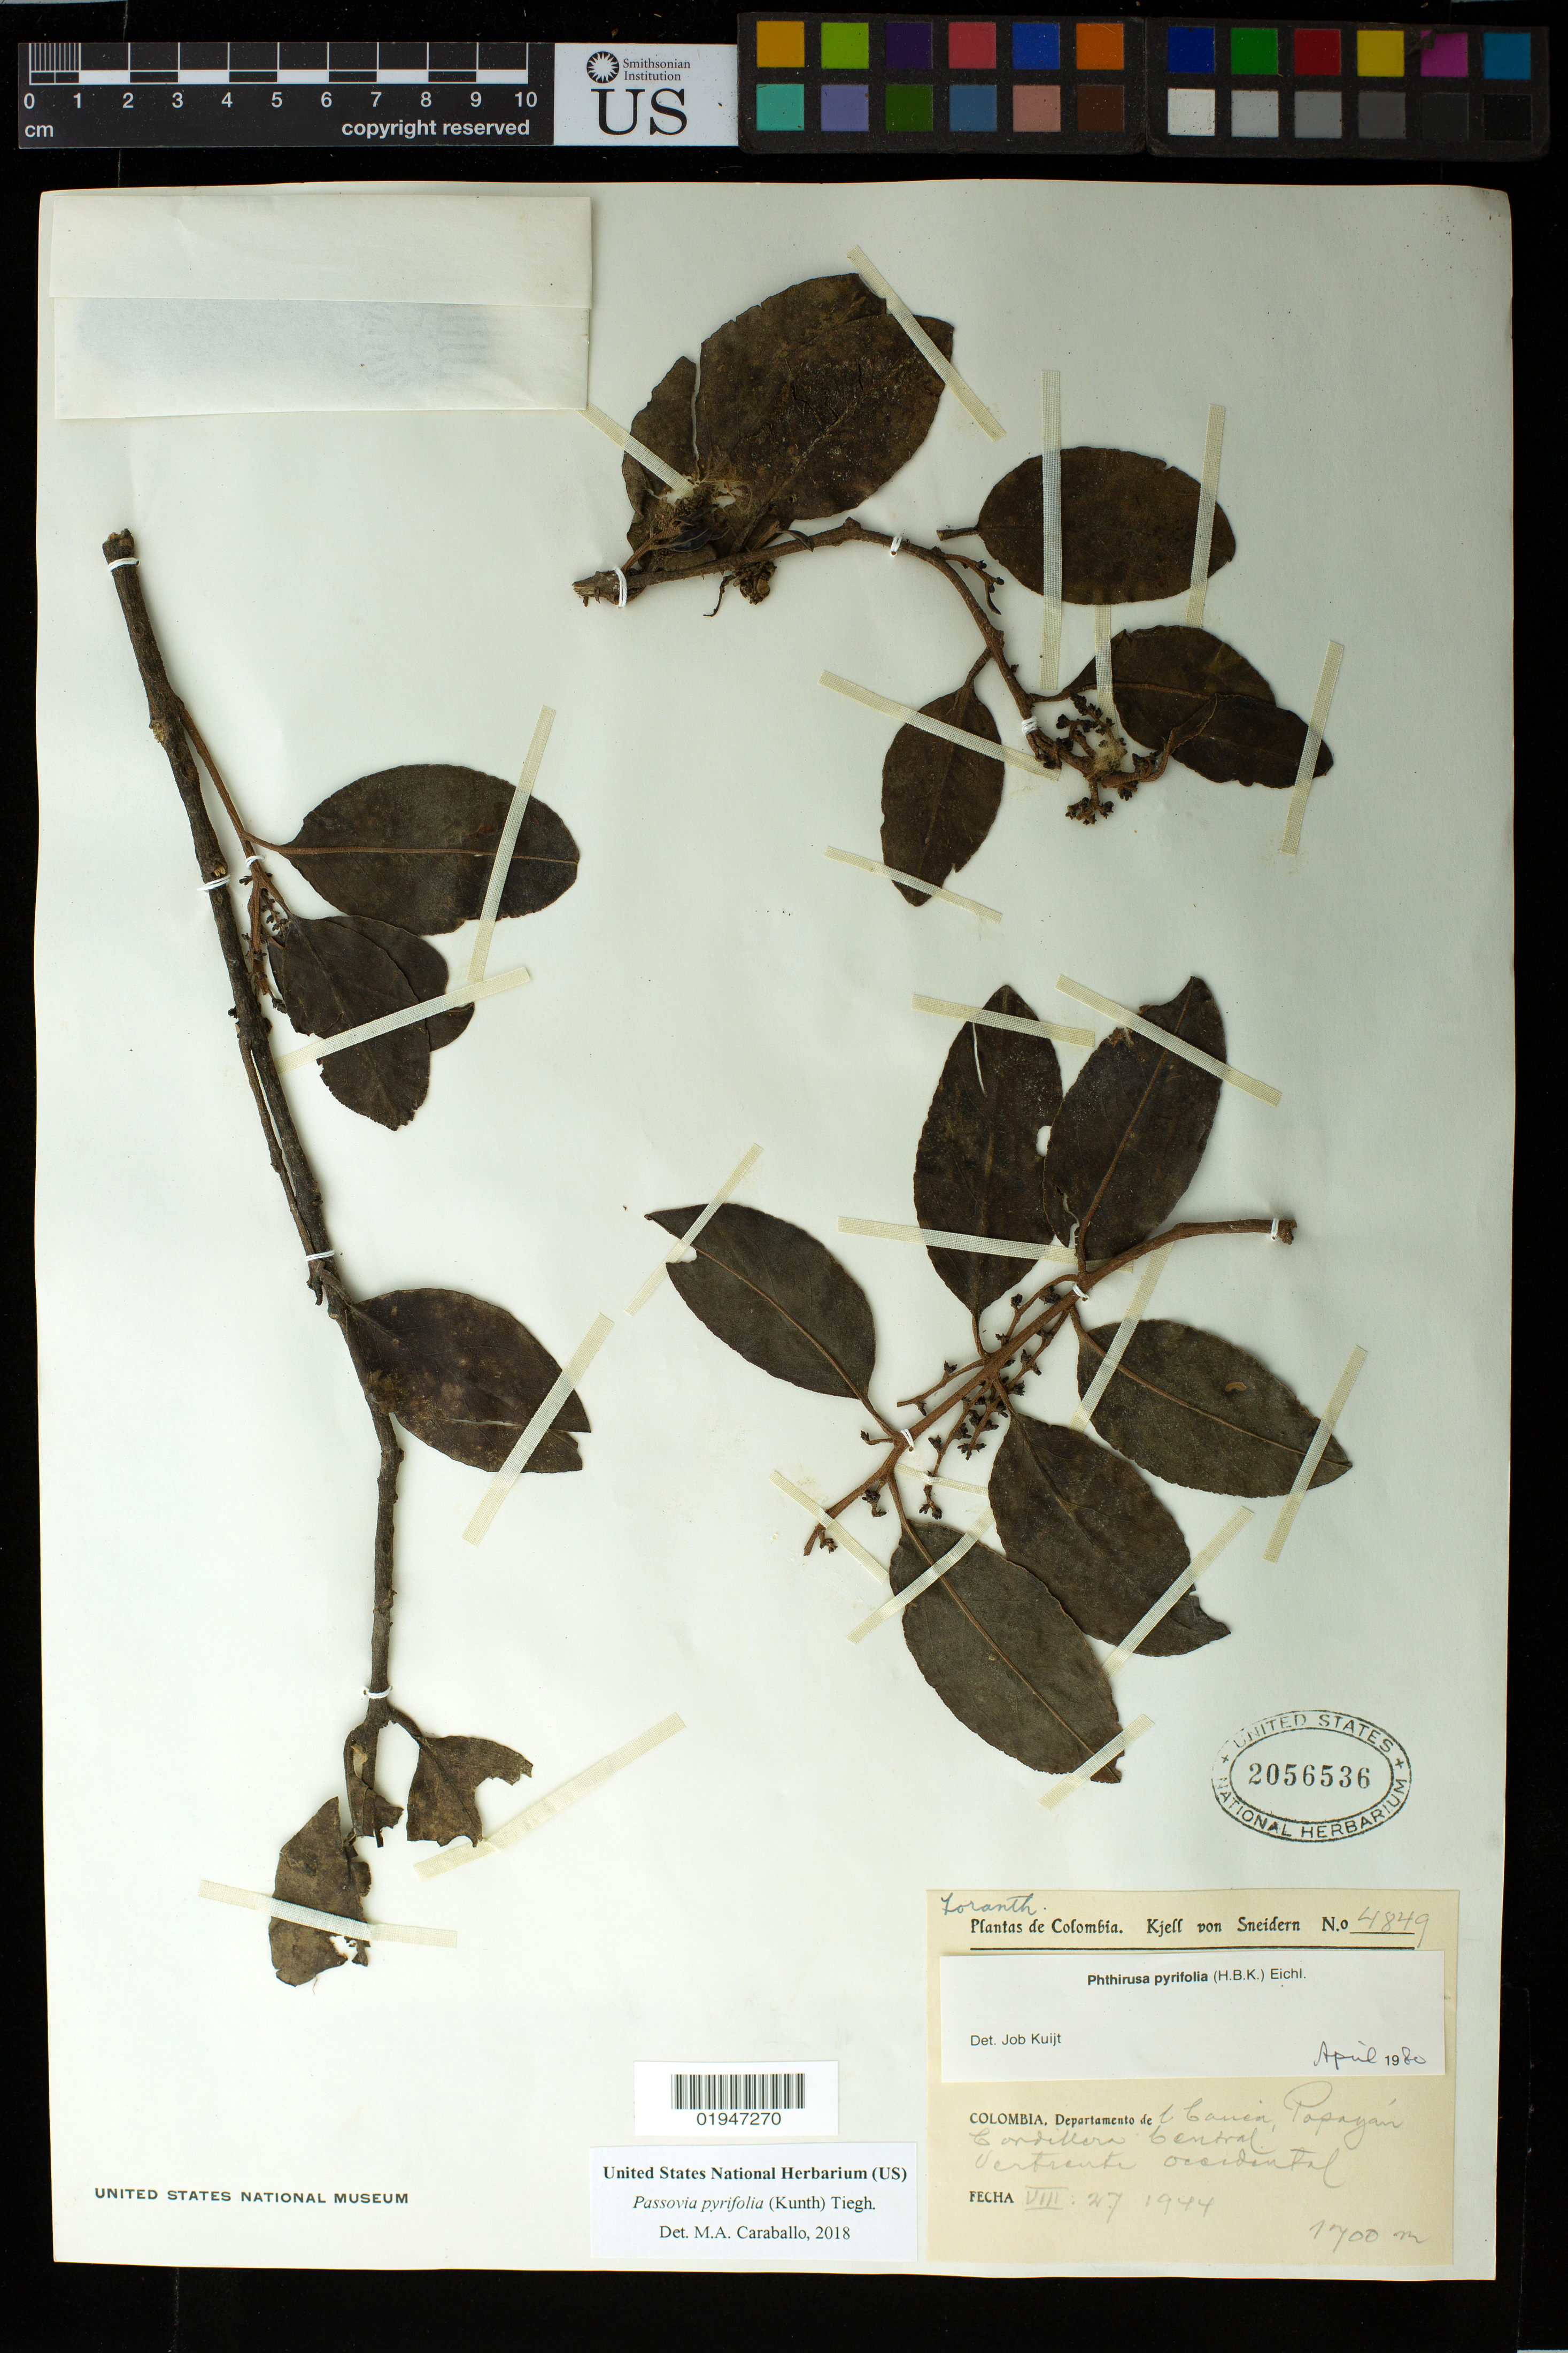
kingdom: Plantae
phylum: Tracheophyta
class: Magnoliopsida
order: Santalales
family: Loranthaceae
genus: Passovia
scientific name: Passovia pyrifolia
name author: (Kunth) Tiegh.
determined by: Caraballo-Ortiz, Marcos A., (MISS), University of Mississippi (UNITED STATES)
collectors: K. von Sneidern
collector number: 4849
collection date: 1944-08-27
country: Colombia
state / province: Cauca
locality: Popayán, Cordillera Central, vertiente occidental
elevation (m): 1700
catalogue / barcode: US 2056536